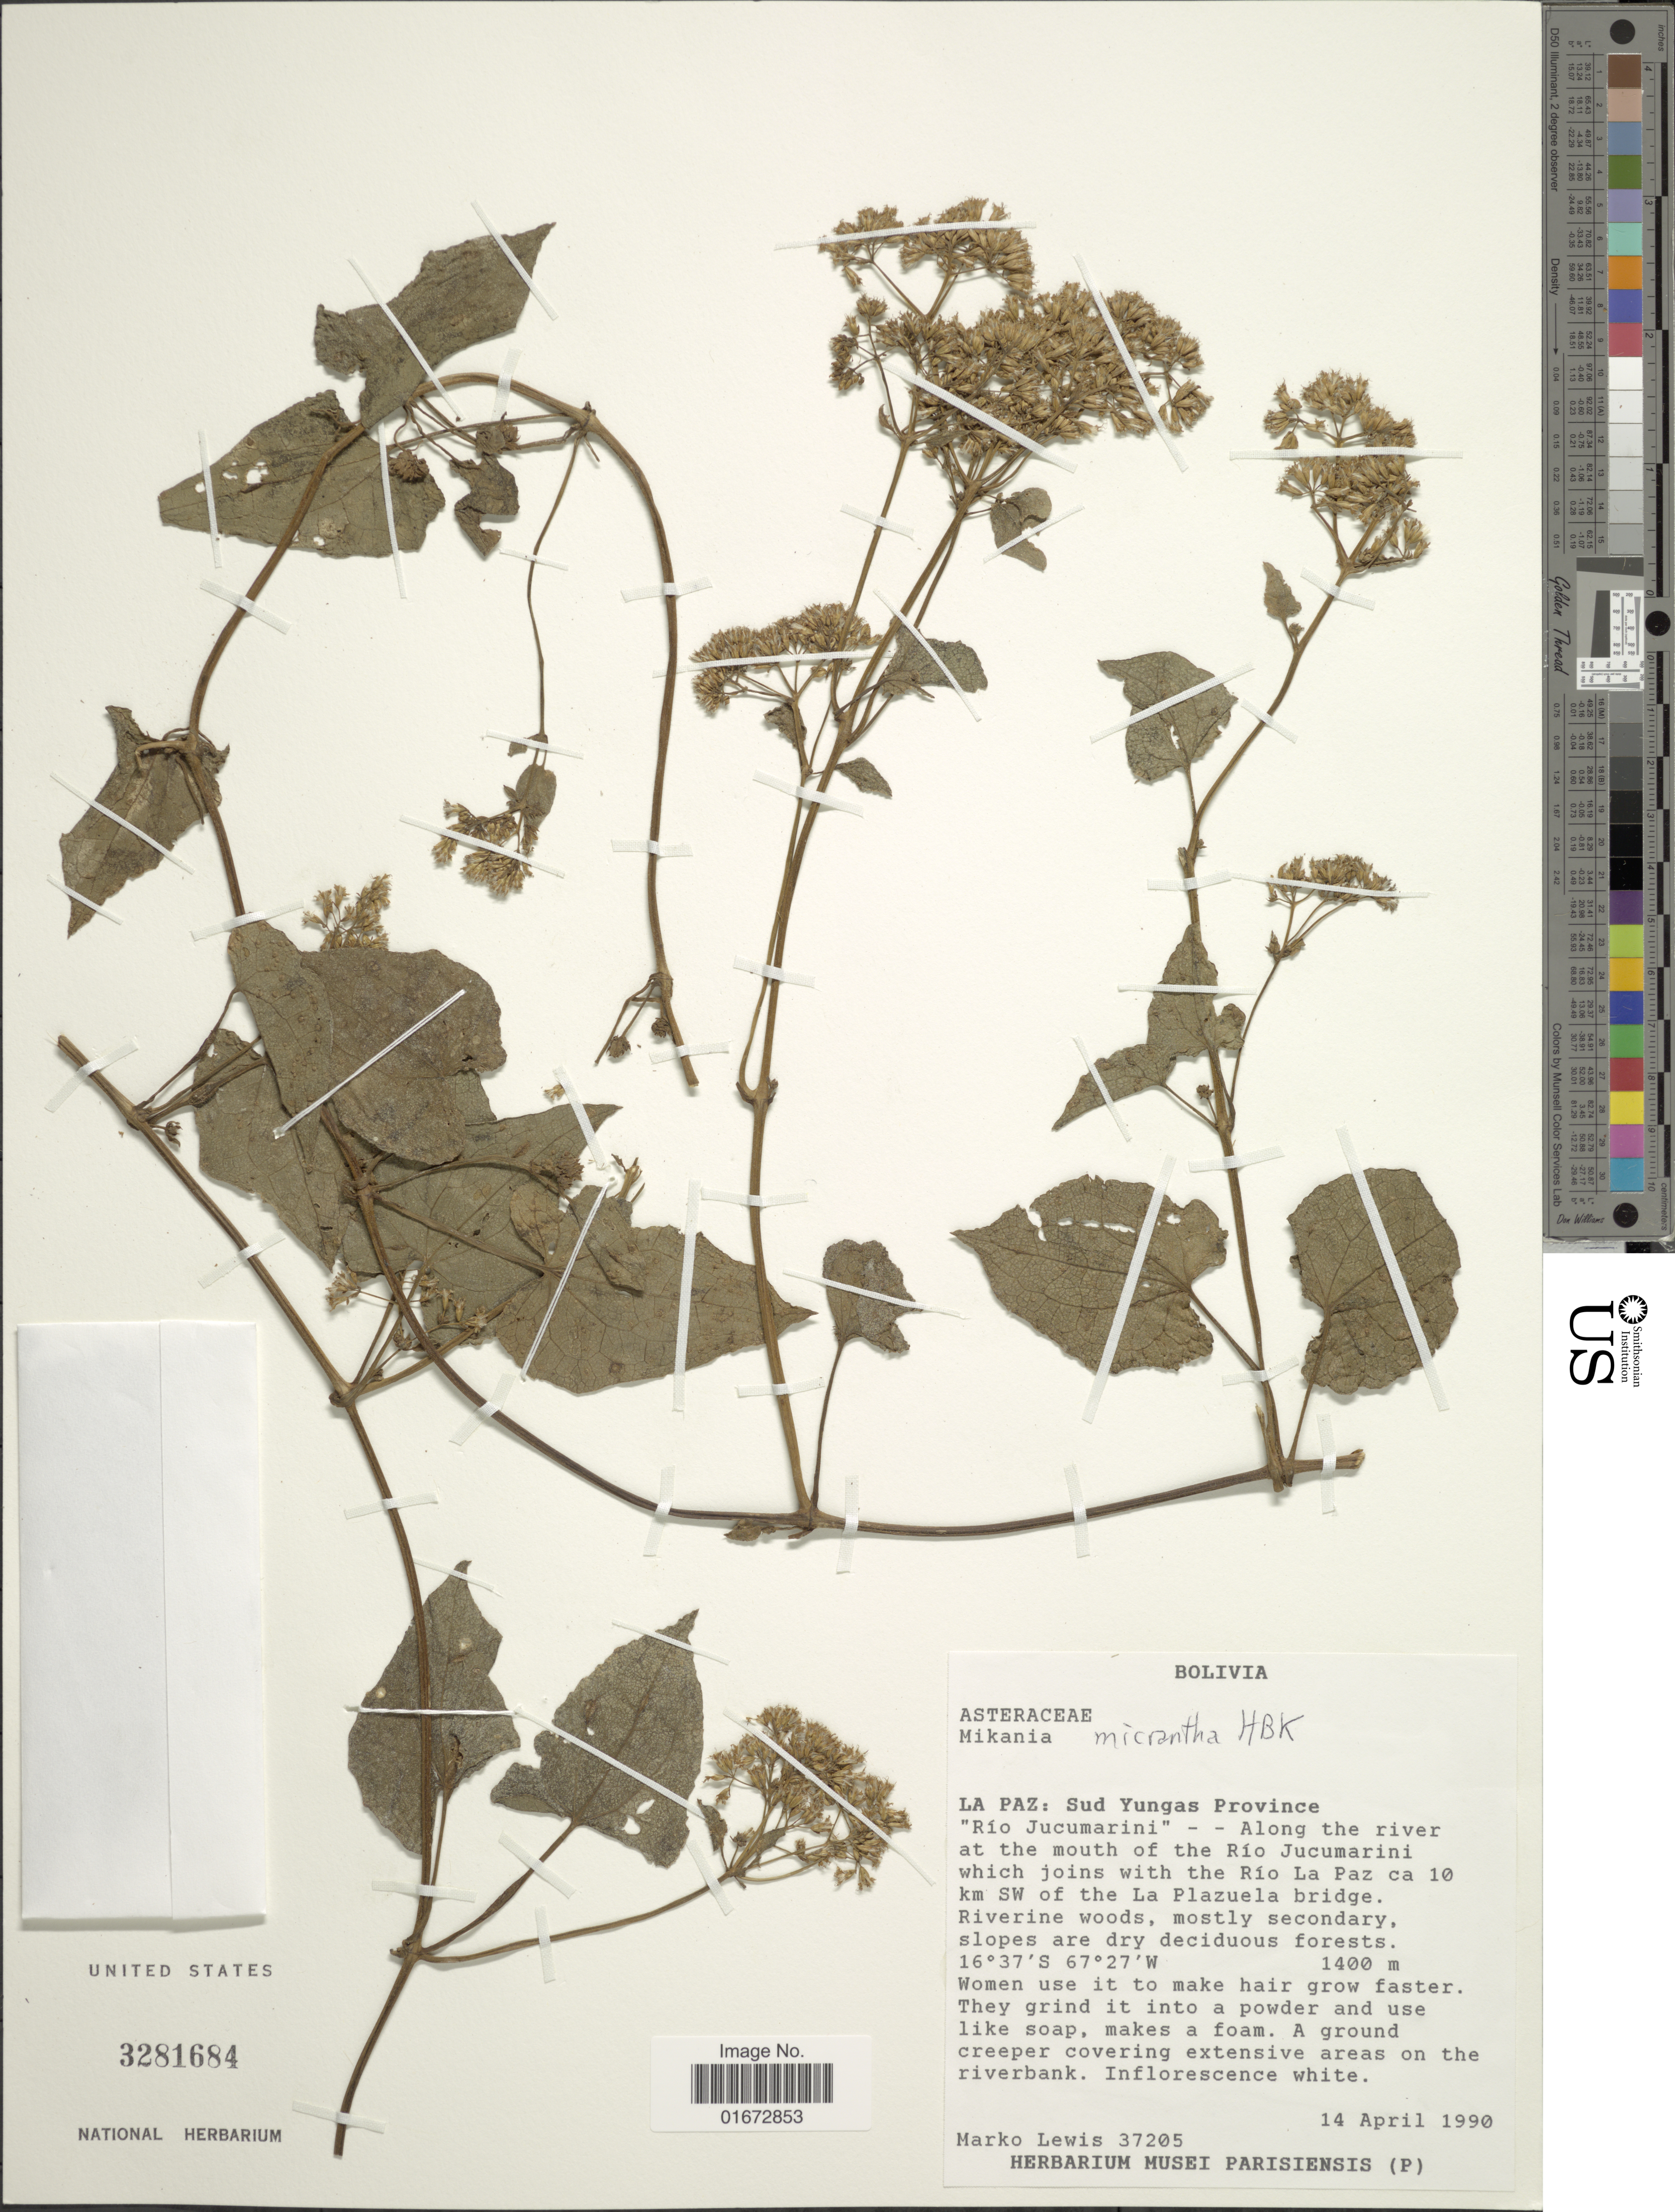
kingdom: Plantae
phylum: Tracheophyta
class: Magnoliopsida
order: Asterales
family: Asteraceae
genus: Mikania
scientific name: Mikania micrantha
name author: Kunth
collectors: M. A. Lewis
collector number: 37205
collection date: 1990-04-14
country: Bolivia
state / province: La Paz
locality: La Paz: Sud Yungas Province. "Río Jucumarini" -- Along the river at the mouth of the Río Jucumarini which joins with the Río La Paz ca 10 km SW of the La Plazuela bridge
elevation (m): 1400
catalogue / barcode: US 3281684